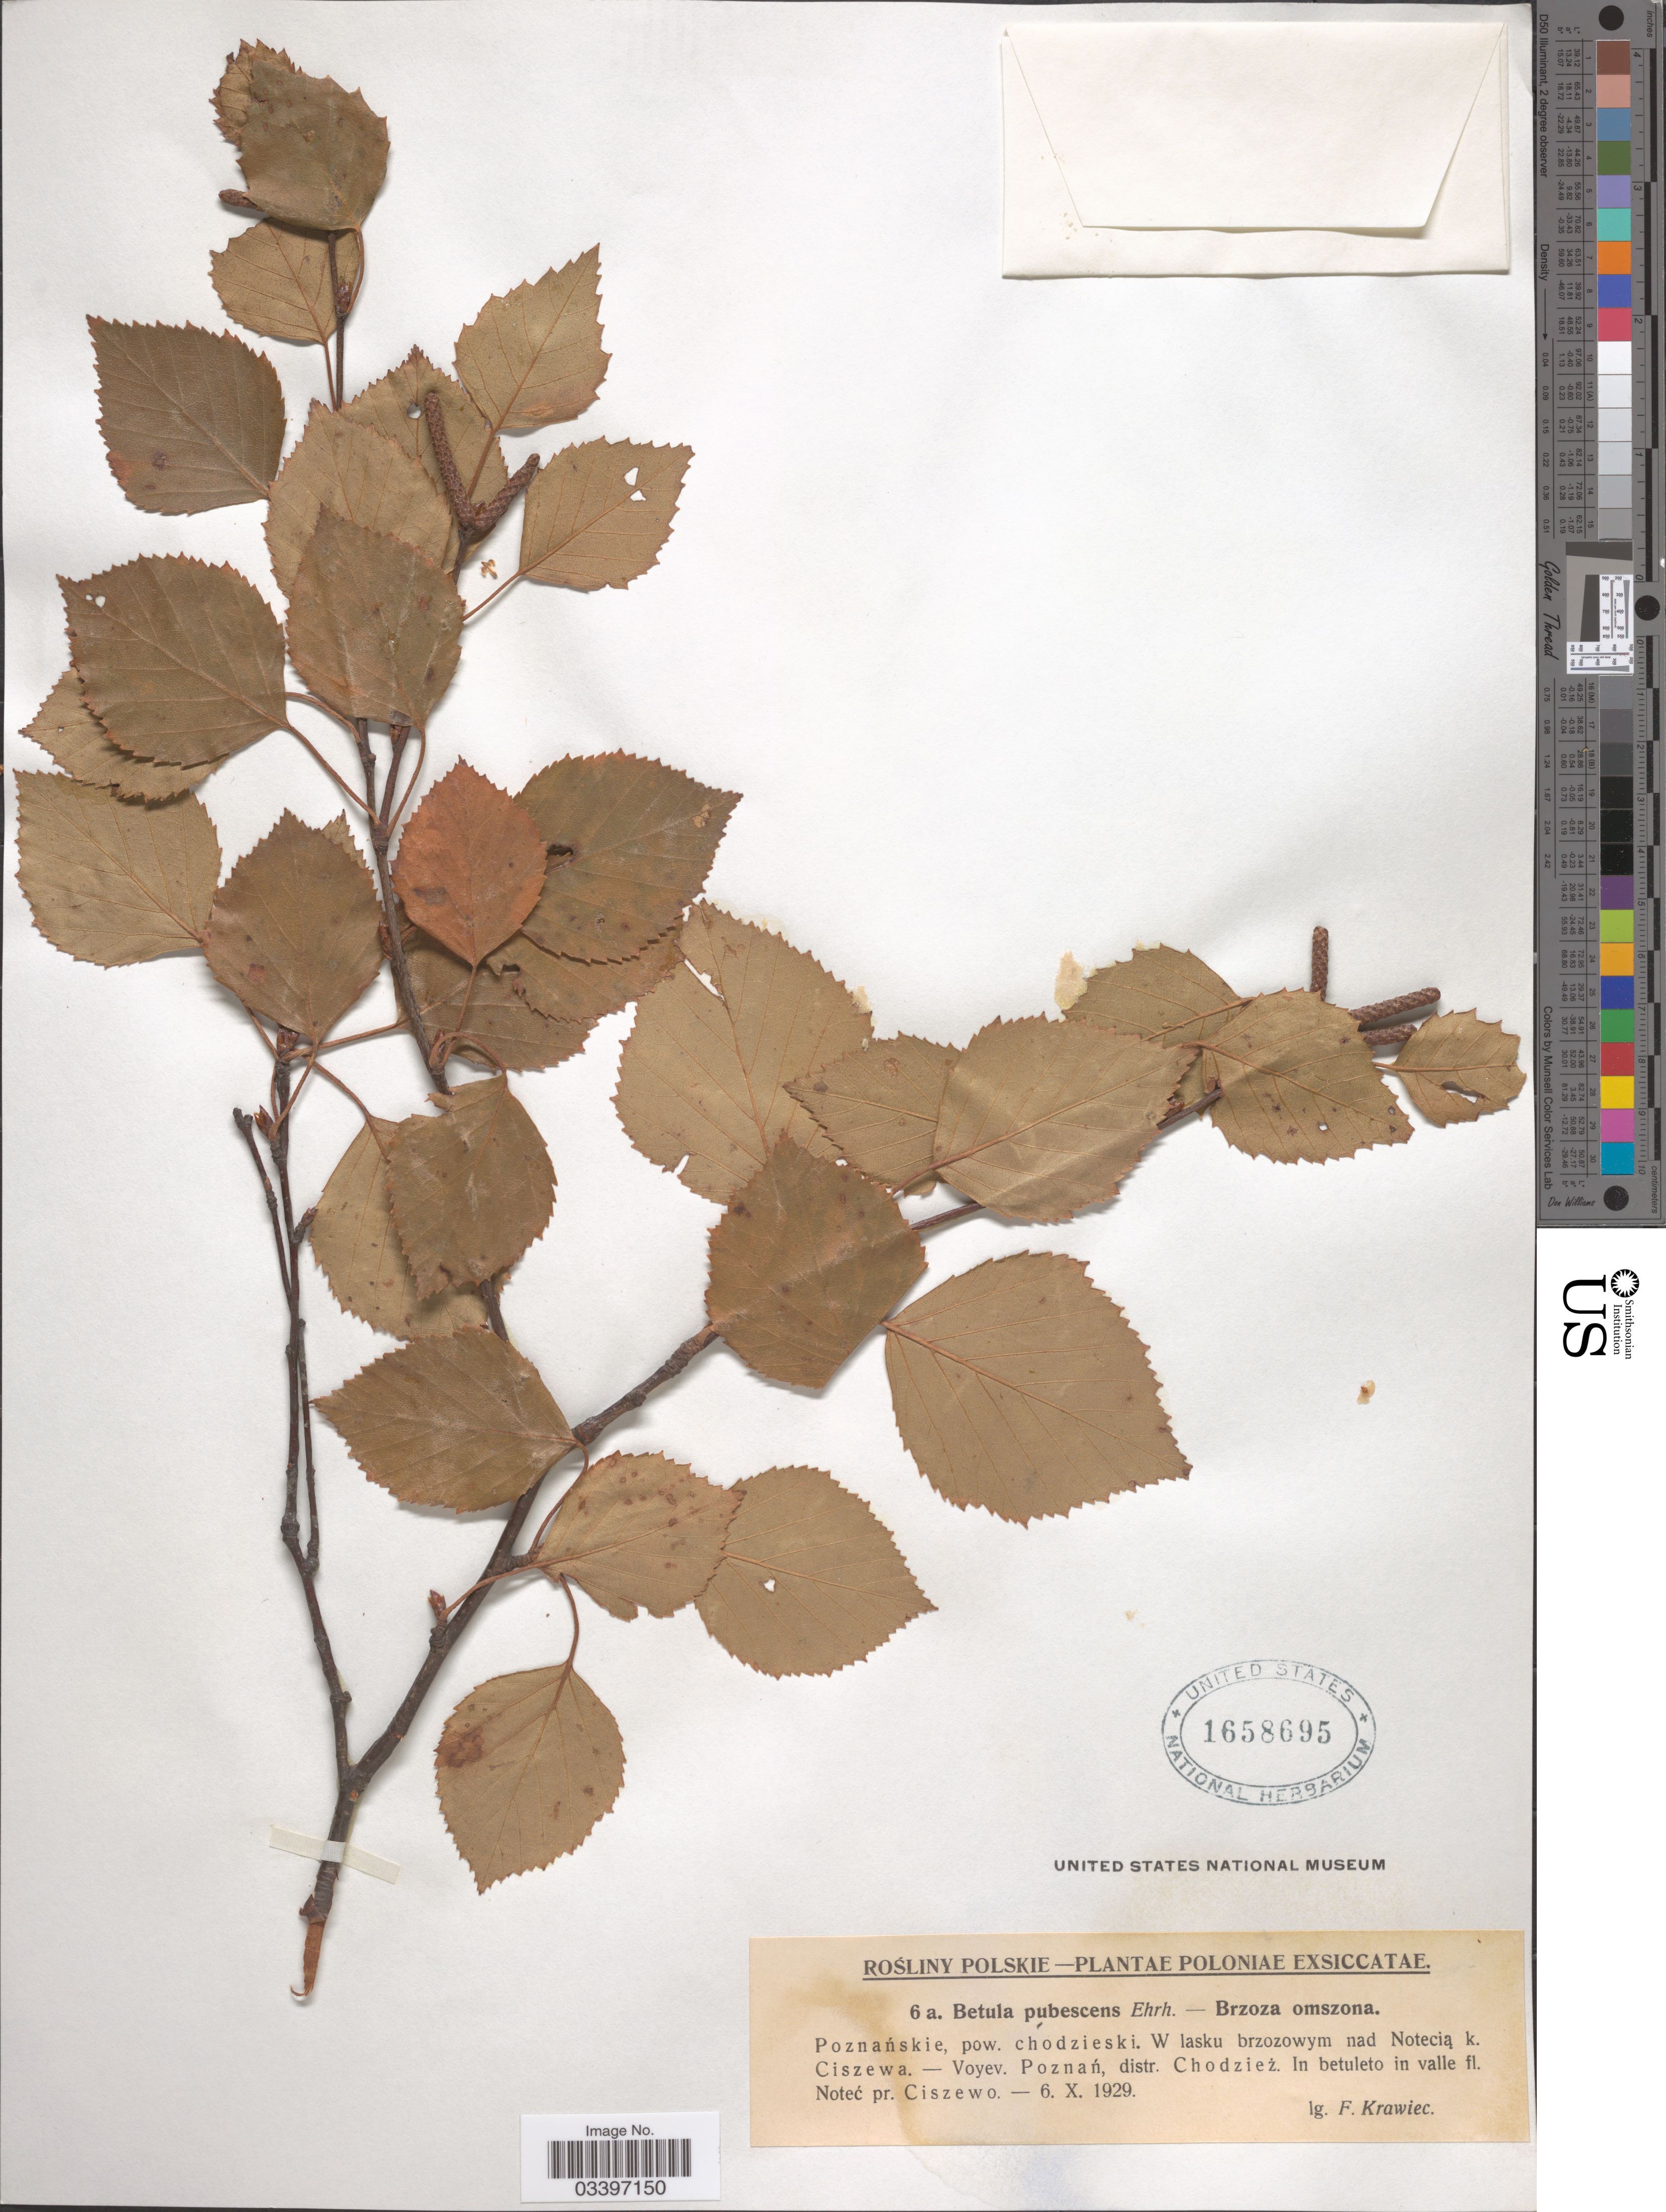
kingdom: Plantae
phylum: Tracheophyta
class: Magnoliopsida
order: Fagales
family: Betulaceae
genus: Betula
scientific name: Betula pubescens var. friesii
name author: (Larsson ex Hartm.) Nyman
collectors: F. Krawiec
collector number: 6 a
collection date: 1929-10-06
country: Poland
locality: Poznańskie, pow. chodzieski. W lasku brzozowym nad Notecią k. Ciszewa. Voyev. Poznań, distr. Chodzieź. In betuleto in valle fl. Noteć pr. Ciszewo.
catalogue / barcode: US 1658695